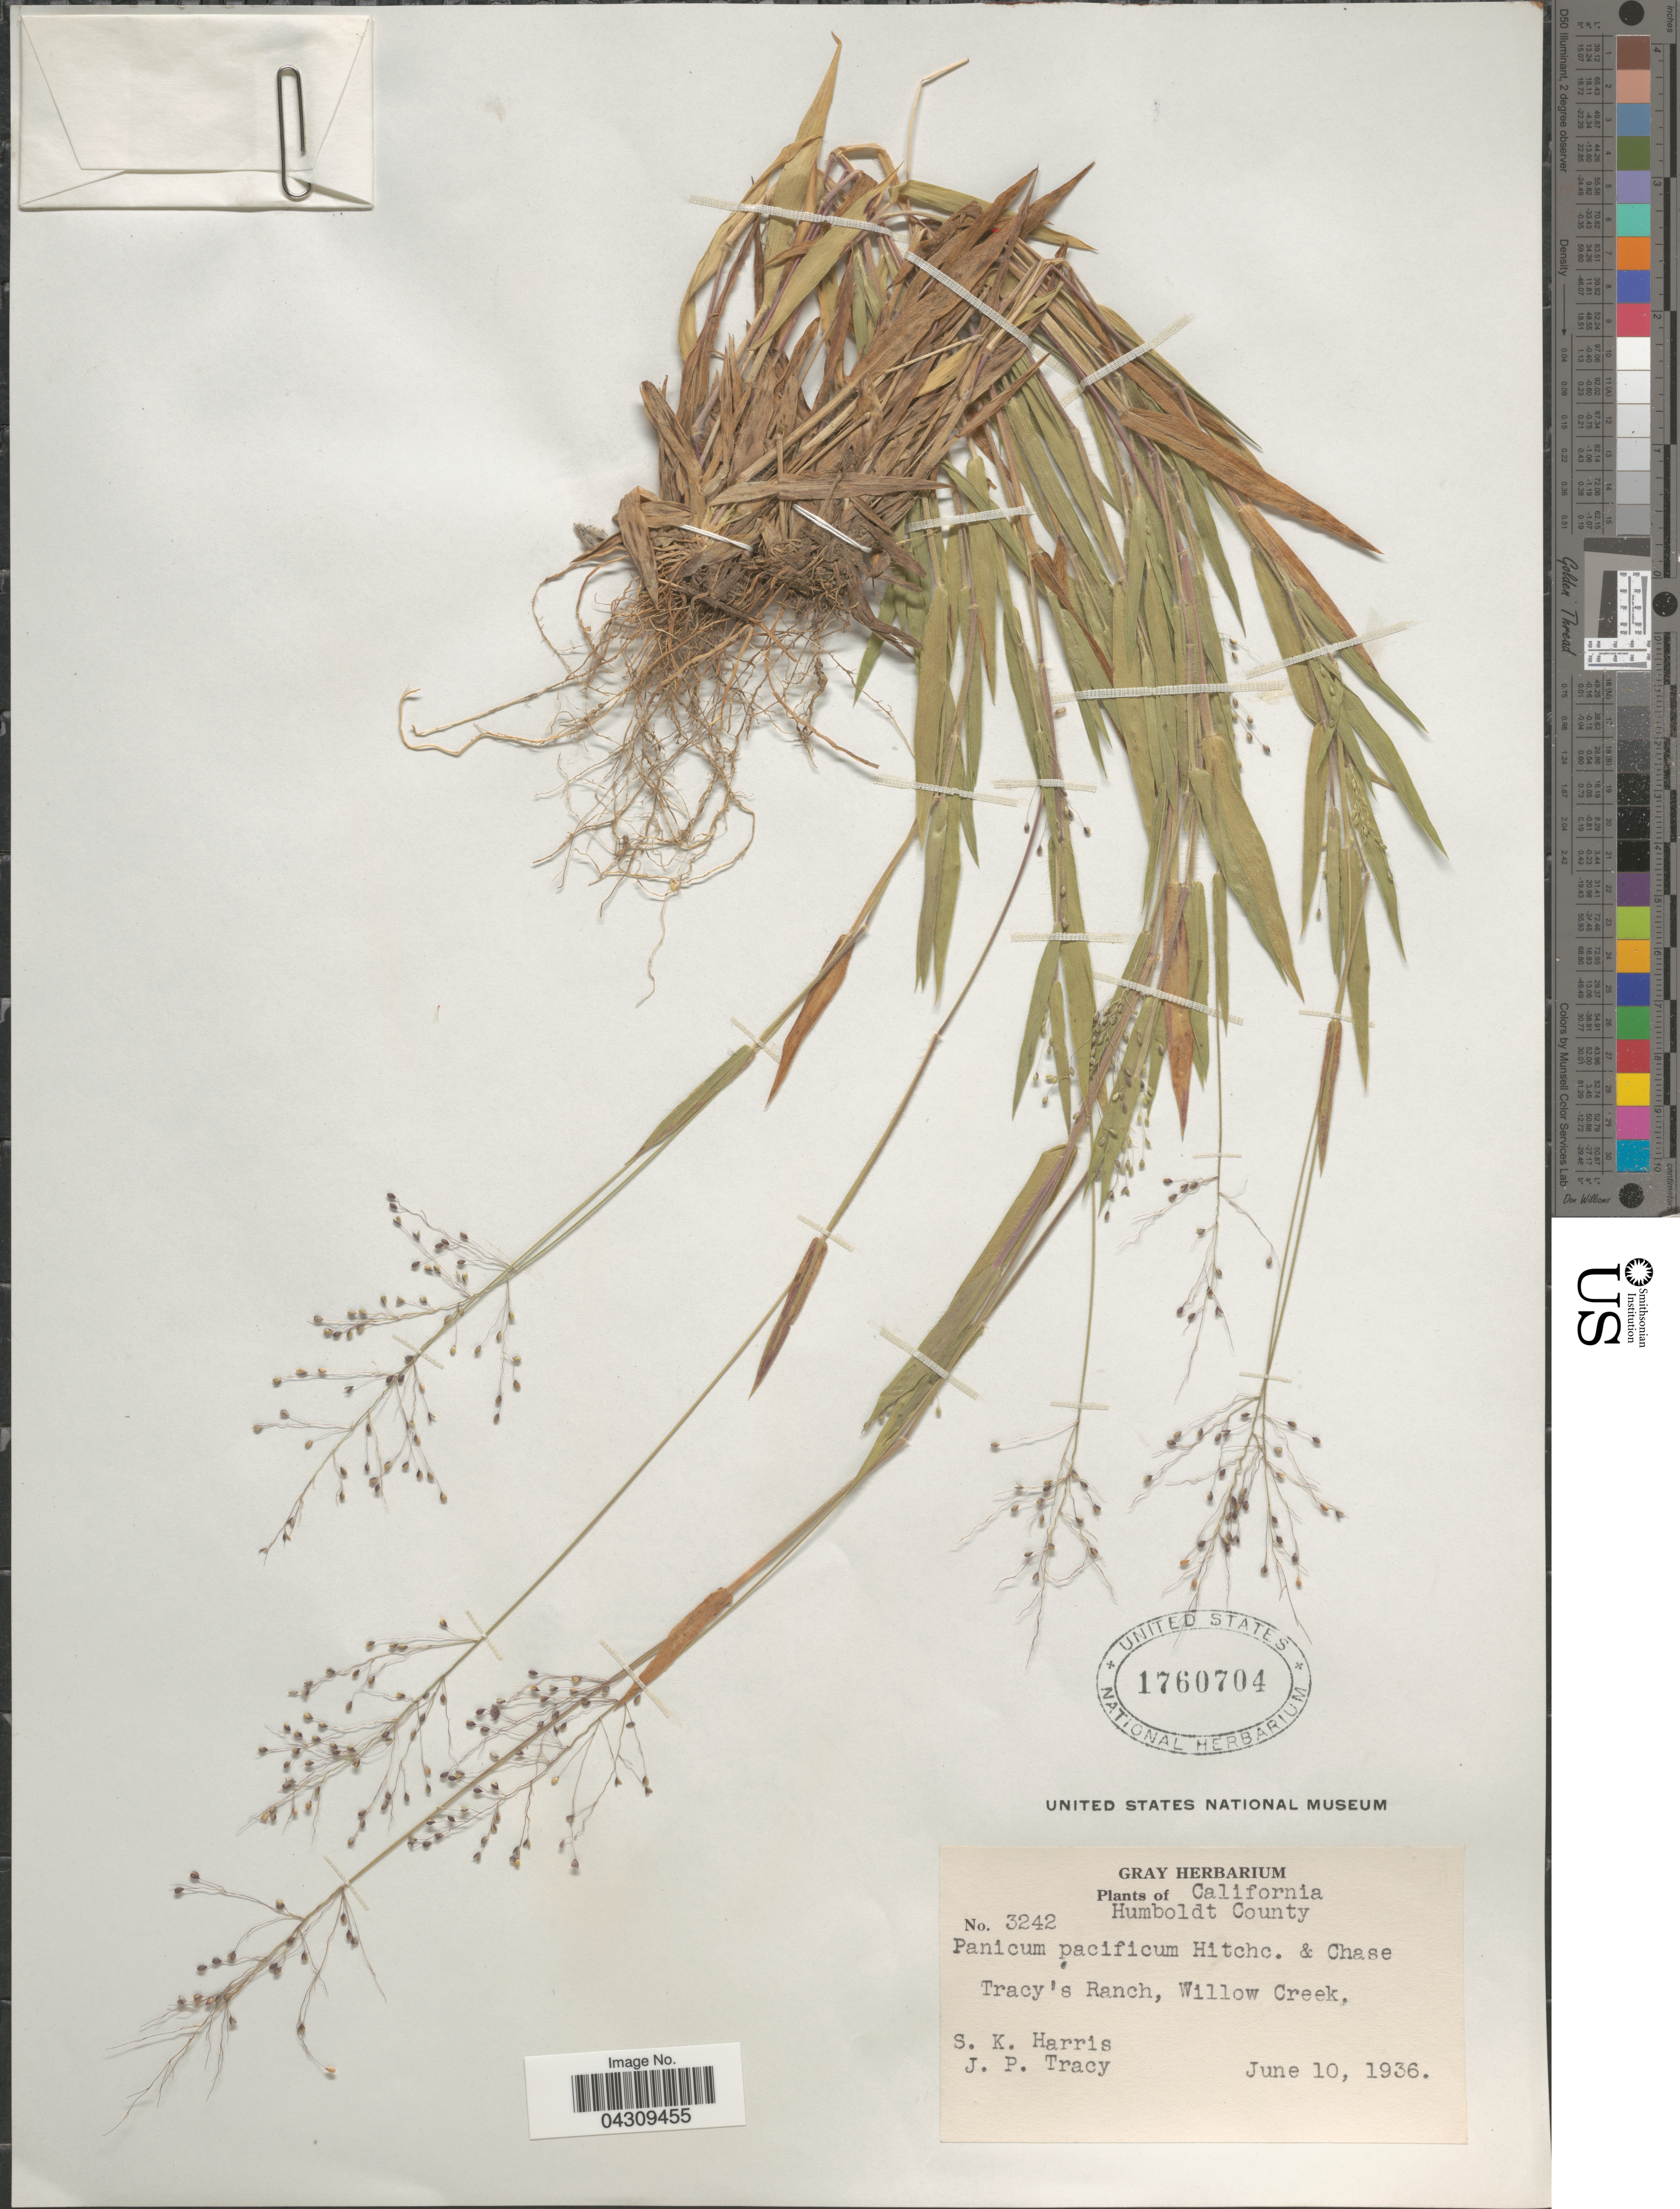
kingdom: Plantae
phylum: Tracheophyta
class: Liliopsida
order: Poales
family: Poaceae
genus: Dichanthelium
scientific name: Dichanthelium acuminatum var. acuminatum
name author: (Sw.) Gould & C.A. Clark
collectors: S. K. Harris & J. Tracy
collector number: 3242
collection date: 1936-06-10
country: United States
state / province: California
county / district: Humboldt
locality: Humboldt County. Tracy's Ranch, Willow Creek.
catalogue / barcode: US 1760704